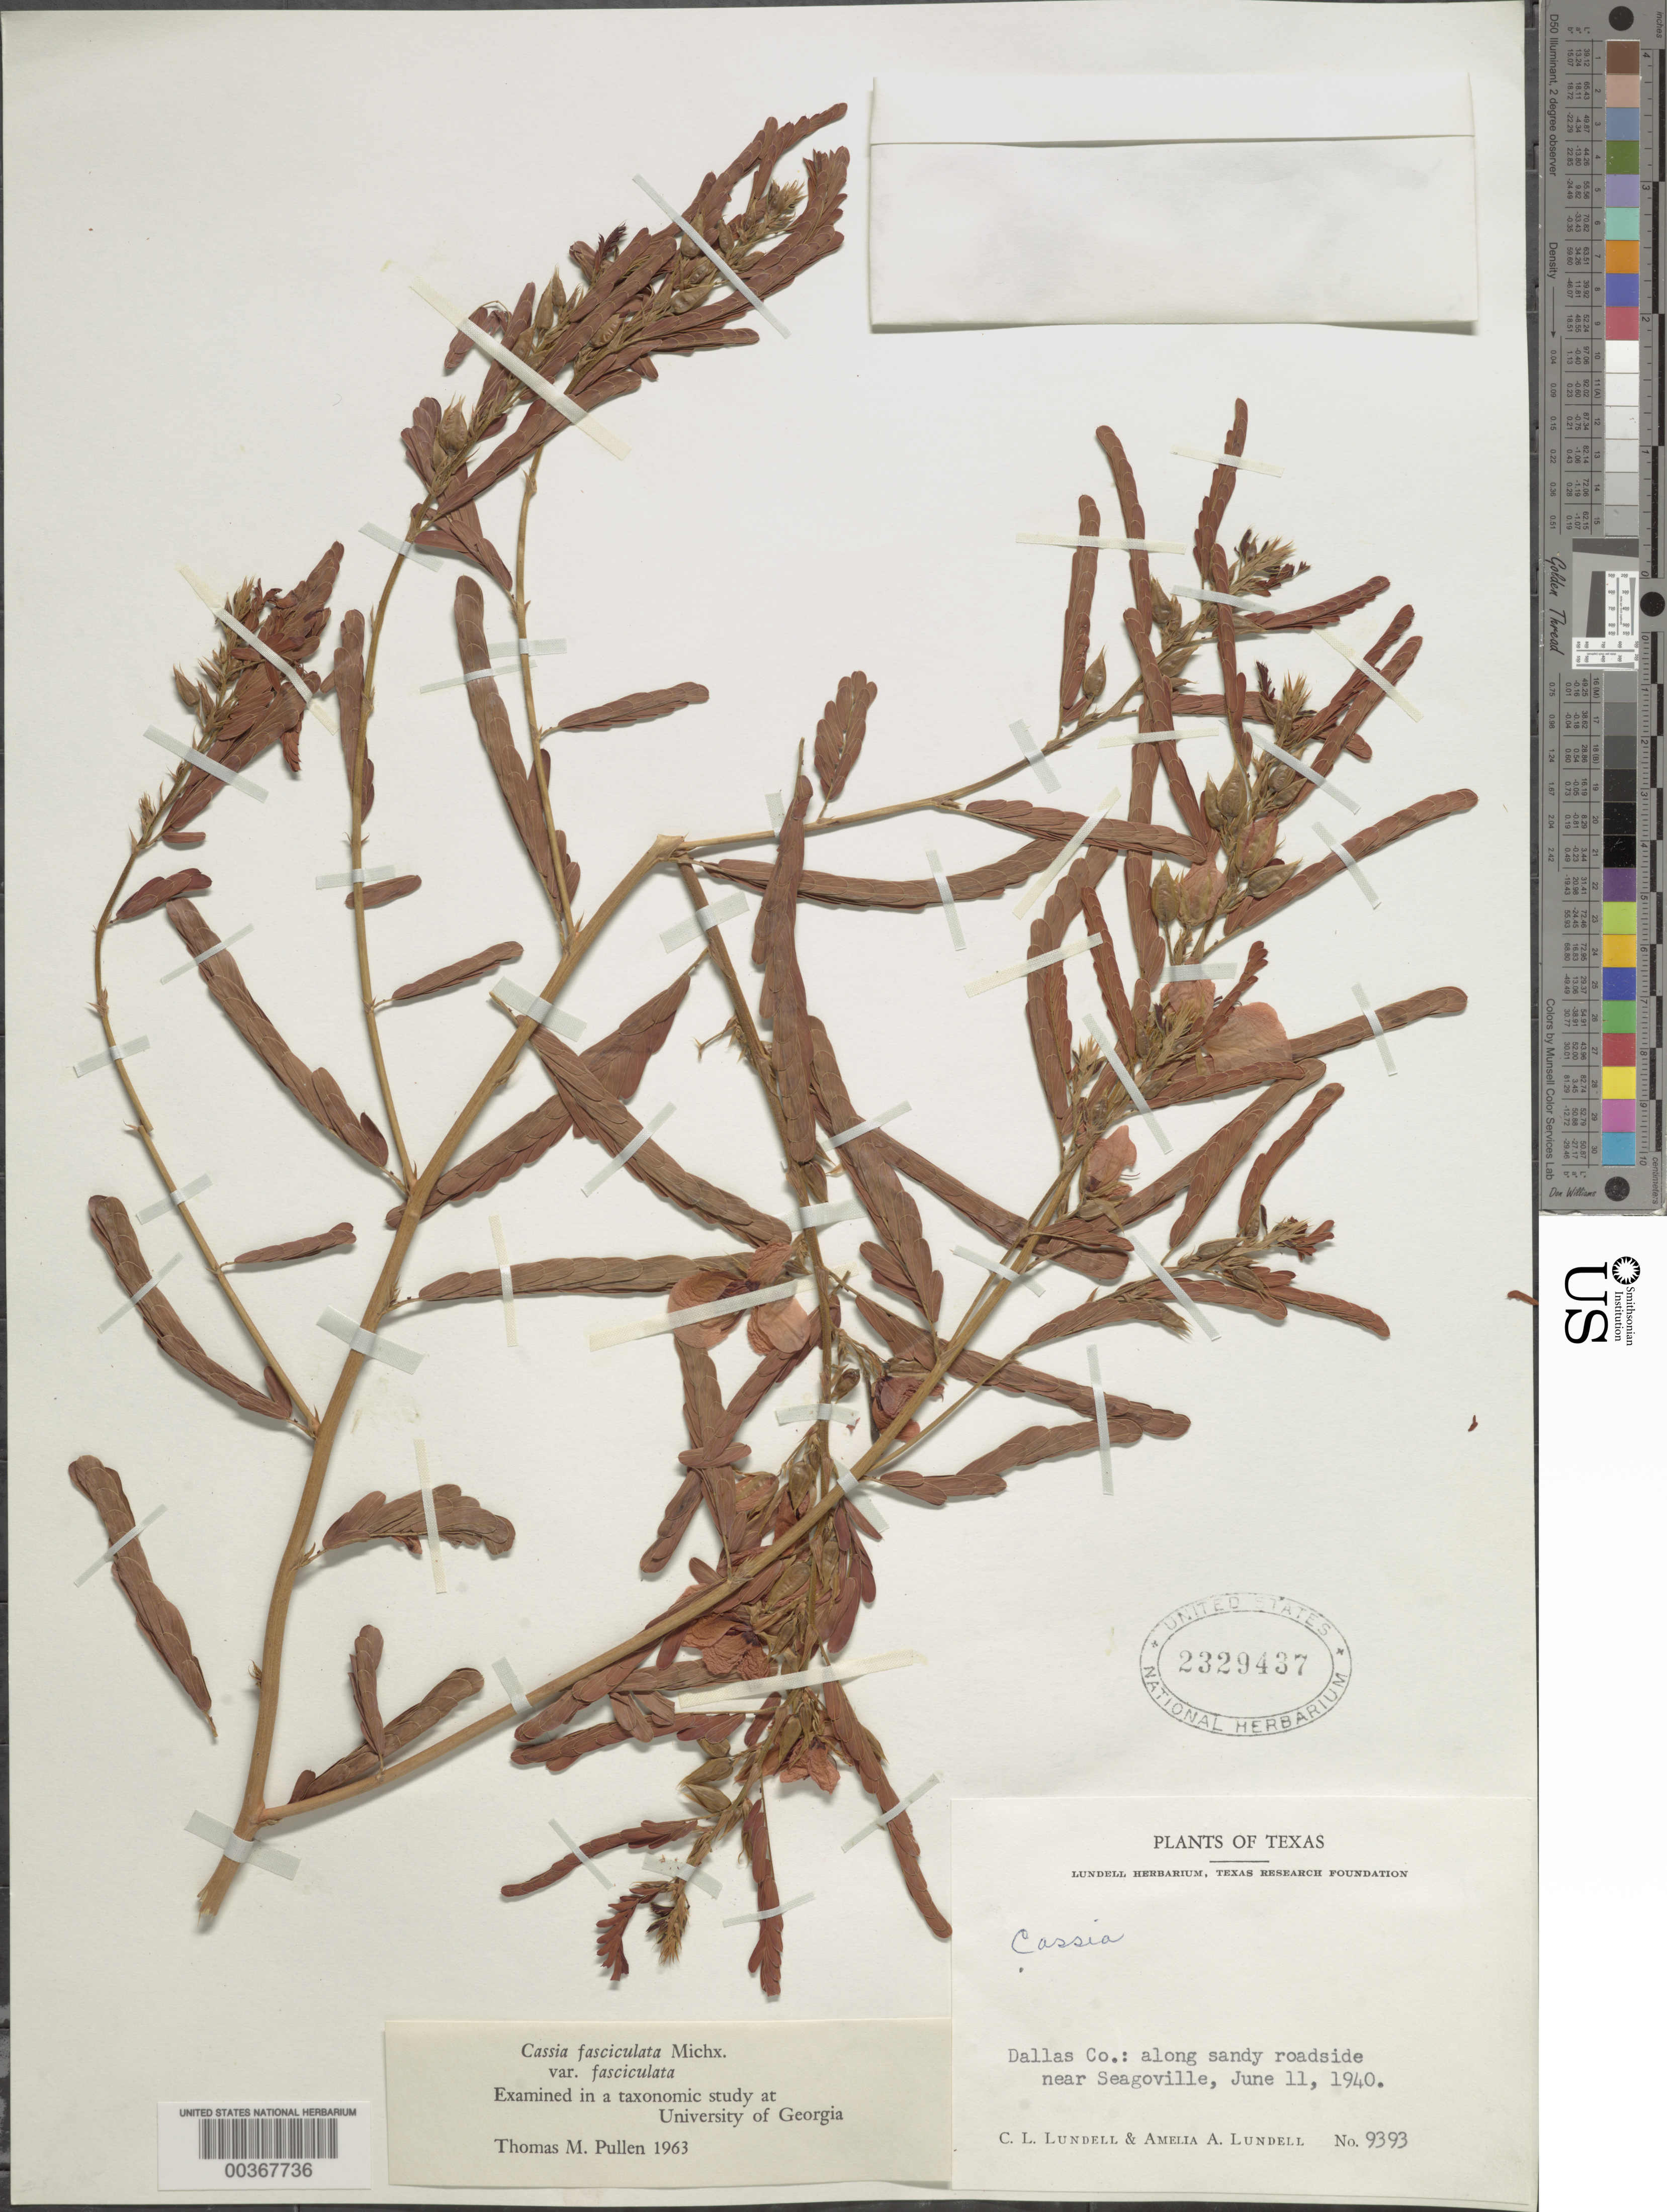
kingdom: Plantae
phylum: Tracheophyta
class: Magnoliopsida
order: Fabales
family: Fabaceae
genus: Chamaecrista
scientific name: Chamaecrista fasciculata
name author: (Michx.) Greene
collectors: C. L. Lundell & A. A. Lundell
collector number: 9393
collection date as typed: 11 Jun 1940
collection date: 1940-06-11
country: United States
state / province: Texas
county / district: Dallas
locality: Near seagoville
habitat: Along sandy roadside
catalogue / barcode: US 2329437